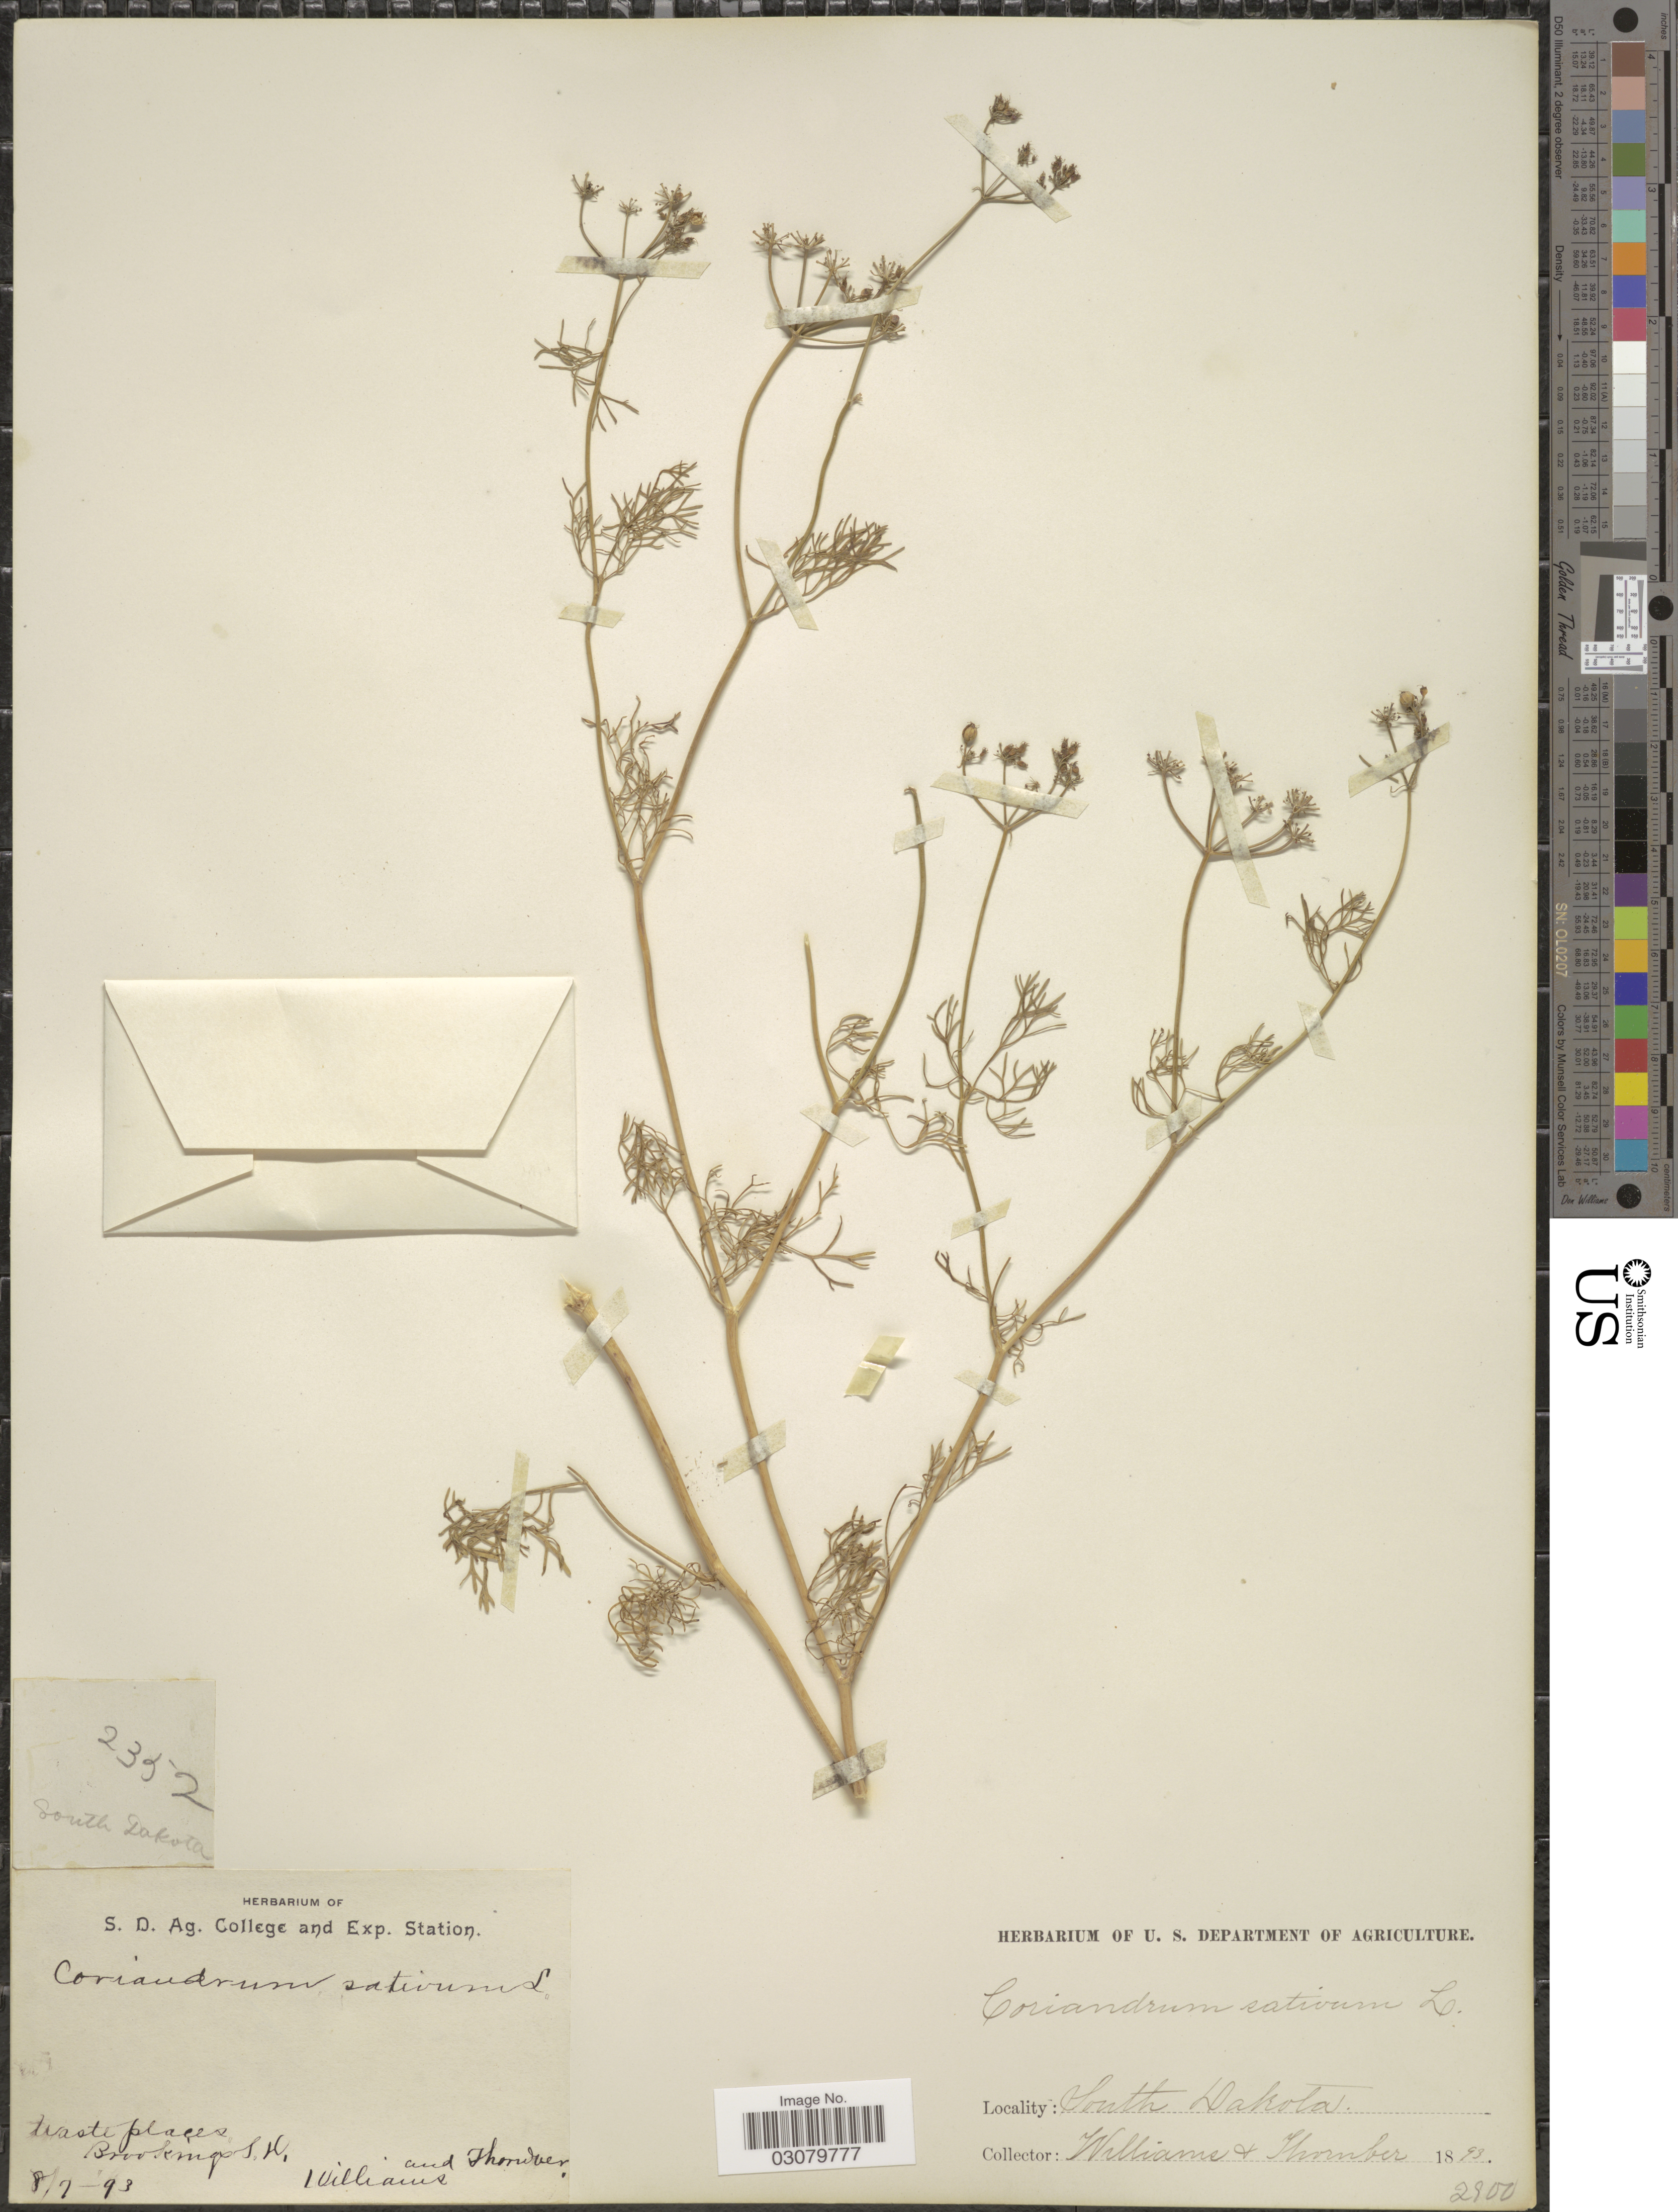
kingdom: Plantae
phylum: Tracheophyta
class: Magnoliopsida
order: Apiales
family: Apiaceae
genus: Coriandrum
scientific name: Coriandrum sativum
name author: L.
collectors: -- Williams & -. Thornber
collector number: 2352?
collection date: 1893-07-08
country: United States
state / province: South Dakota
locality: Waste places, Brookings.